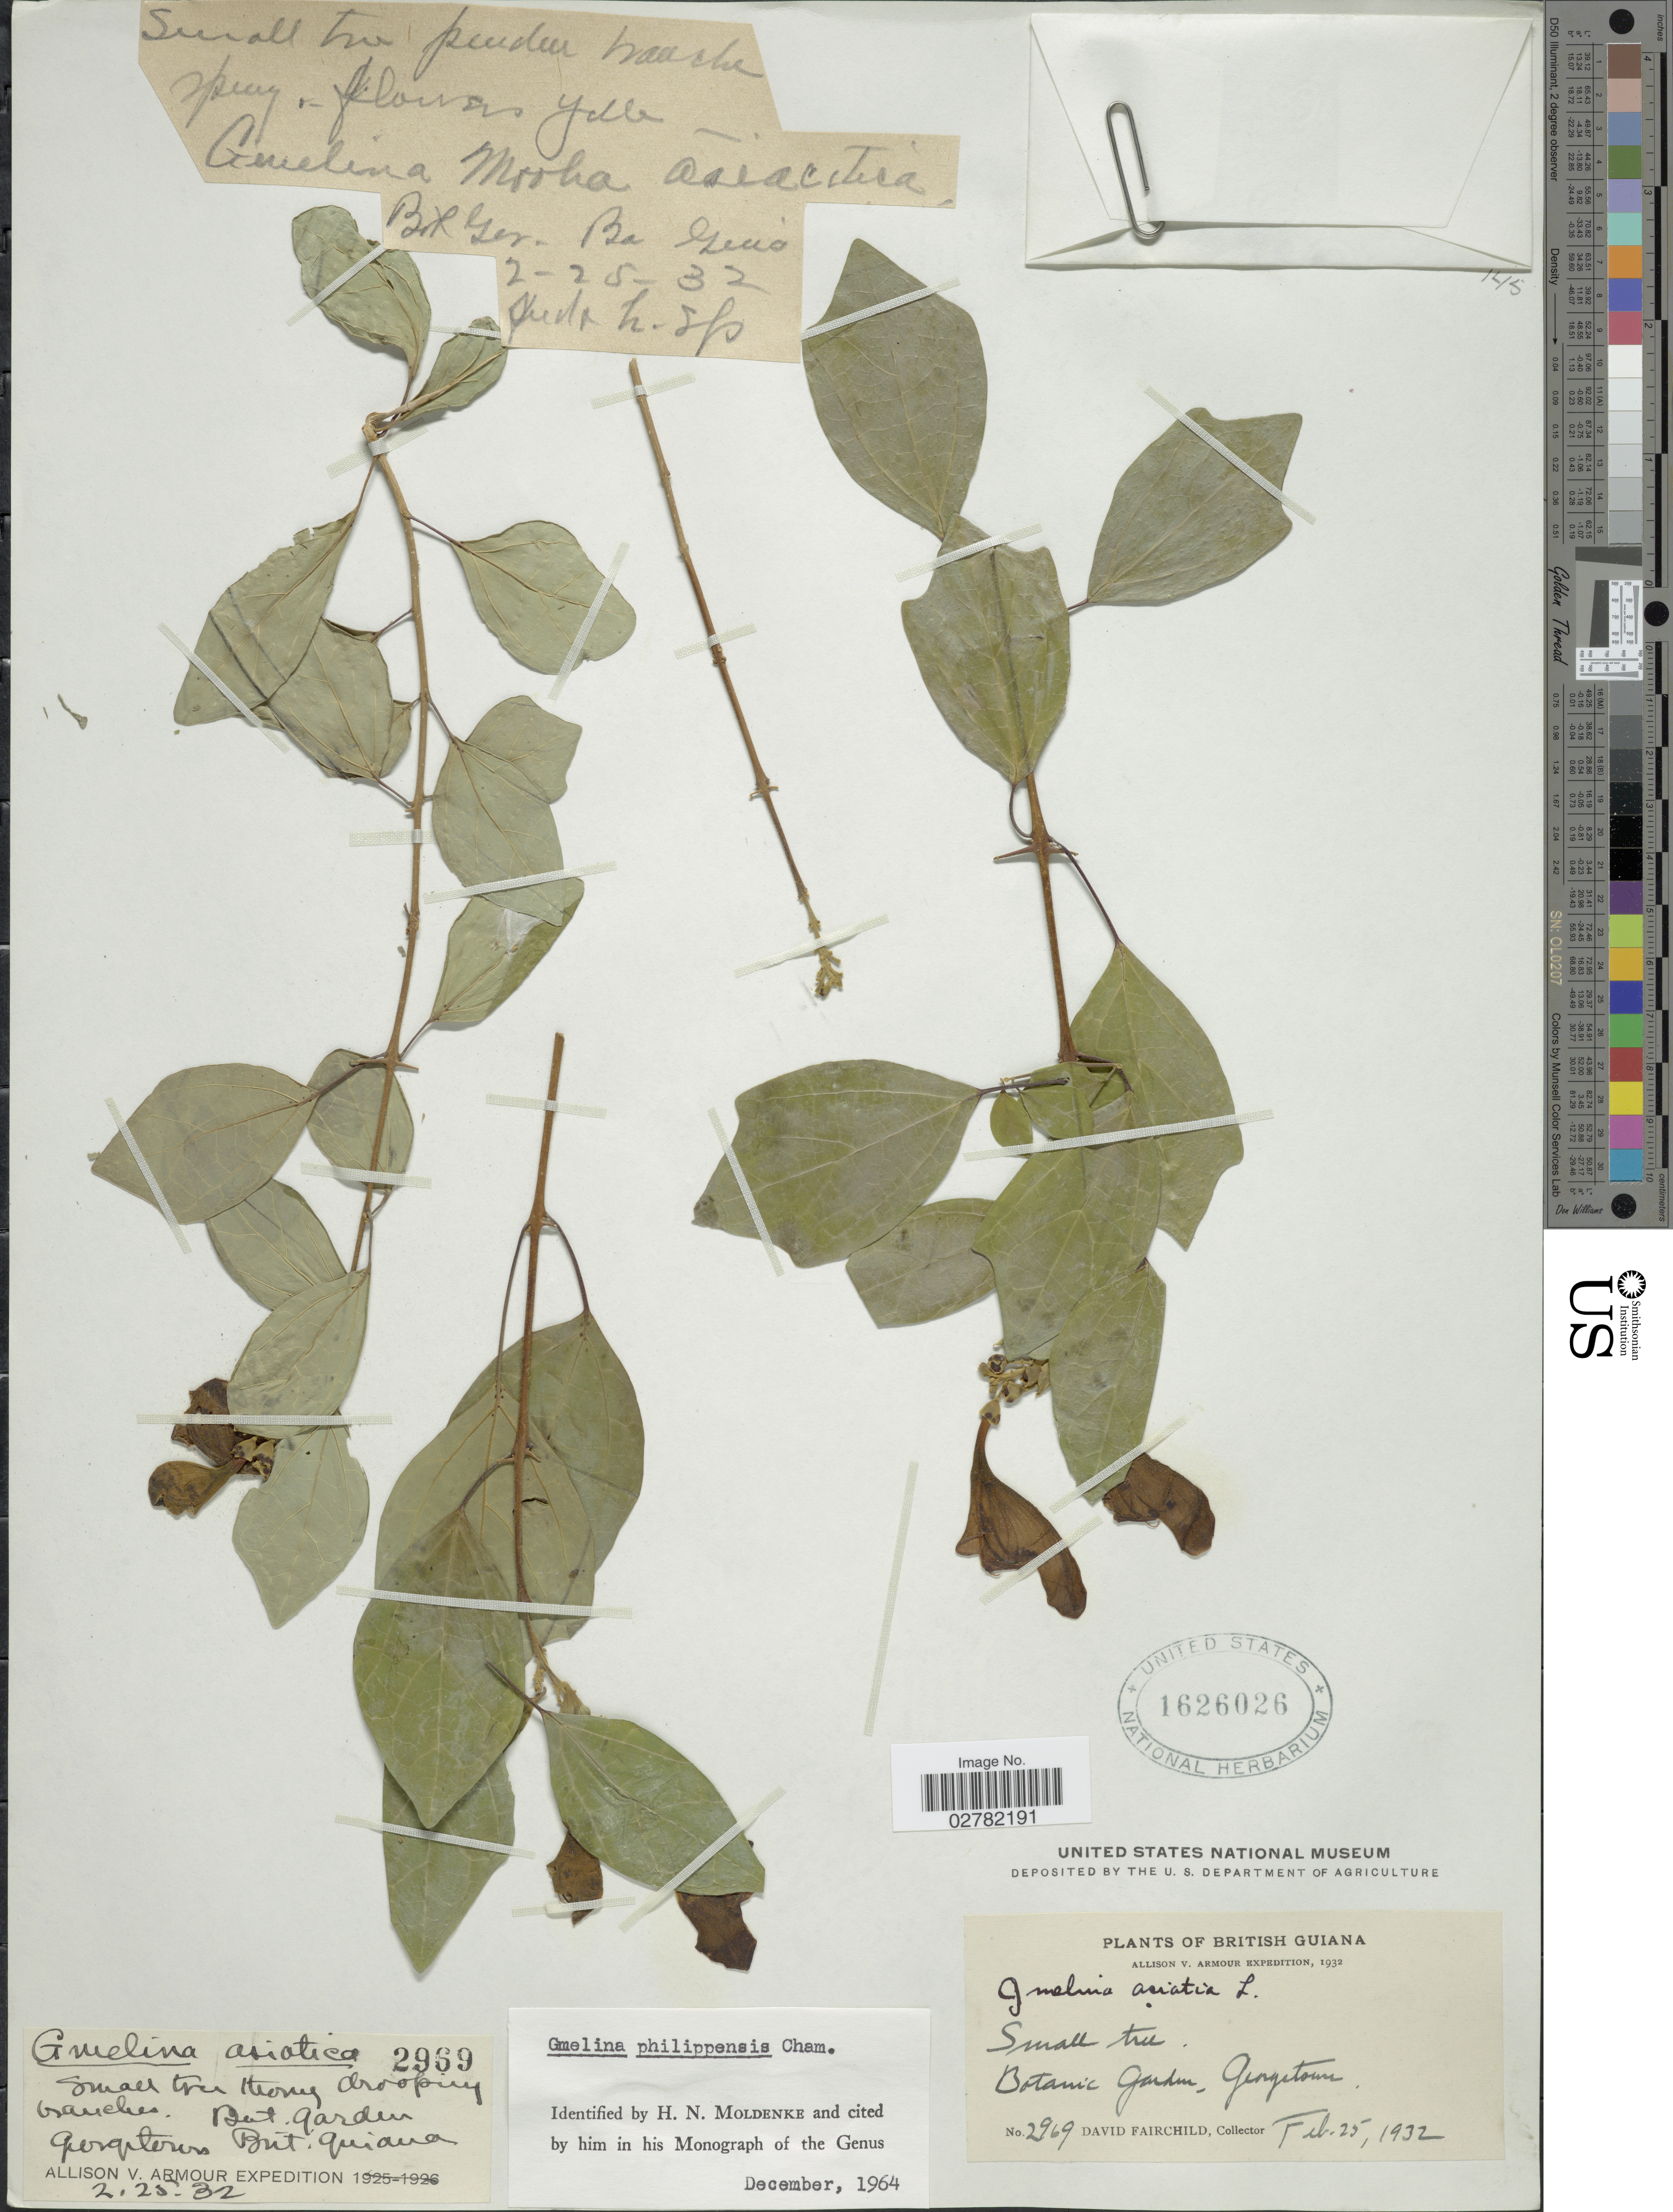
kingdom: Plantae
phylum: Tracheophyta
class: Magnoliopsida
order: Lamiales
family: Lamiaceae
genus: Gmelina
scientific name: Gmelina philippensis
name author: Cham.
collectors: D. Fairchild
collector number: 2969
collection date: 1932-02-25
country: Guyana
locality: British Guiana. Botanic Garden, Georgetown.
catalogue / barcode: US 1626026